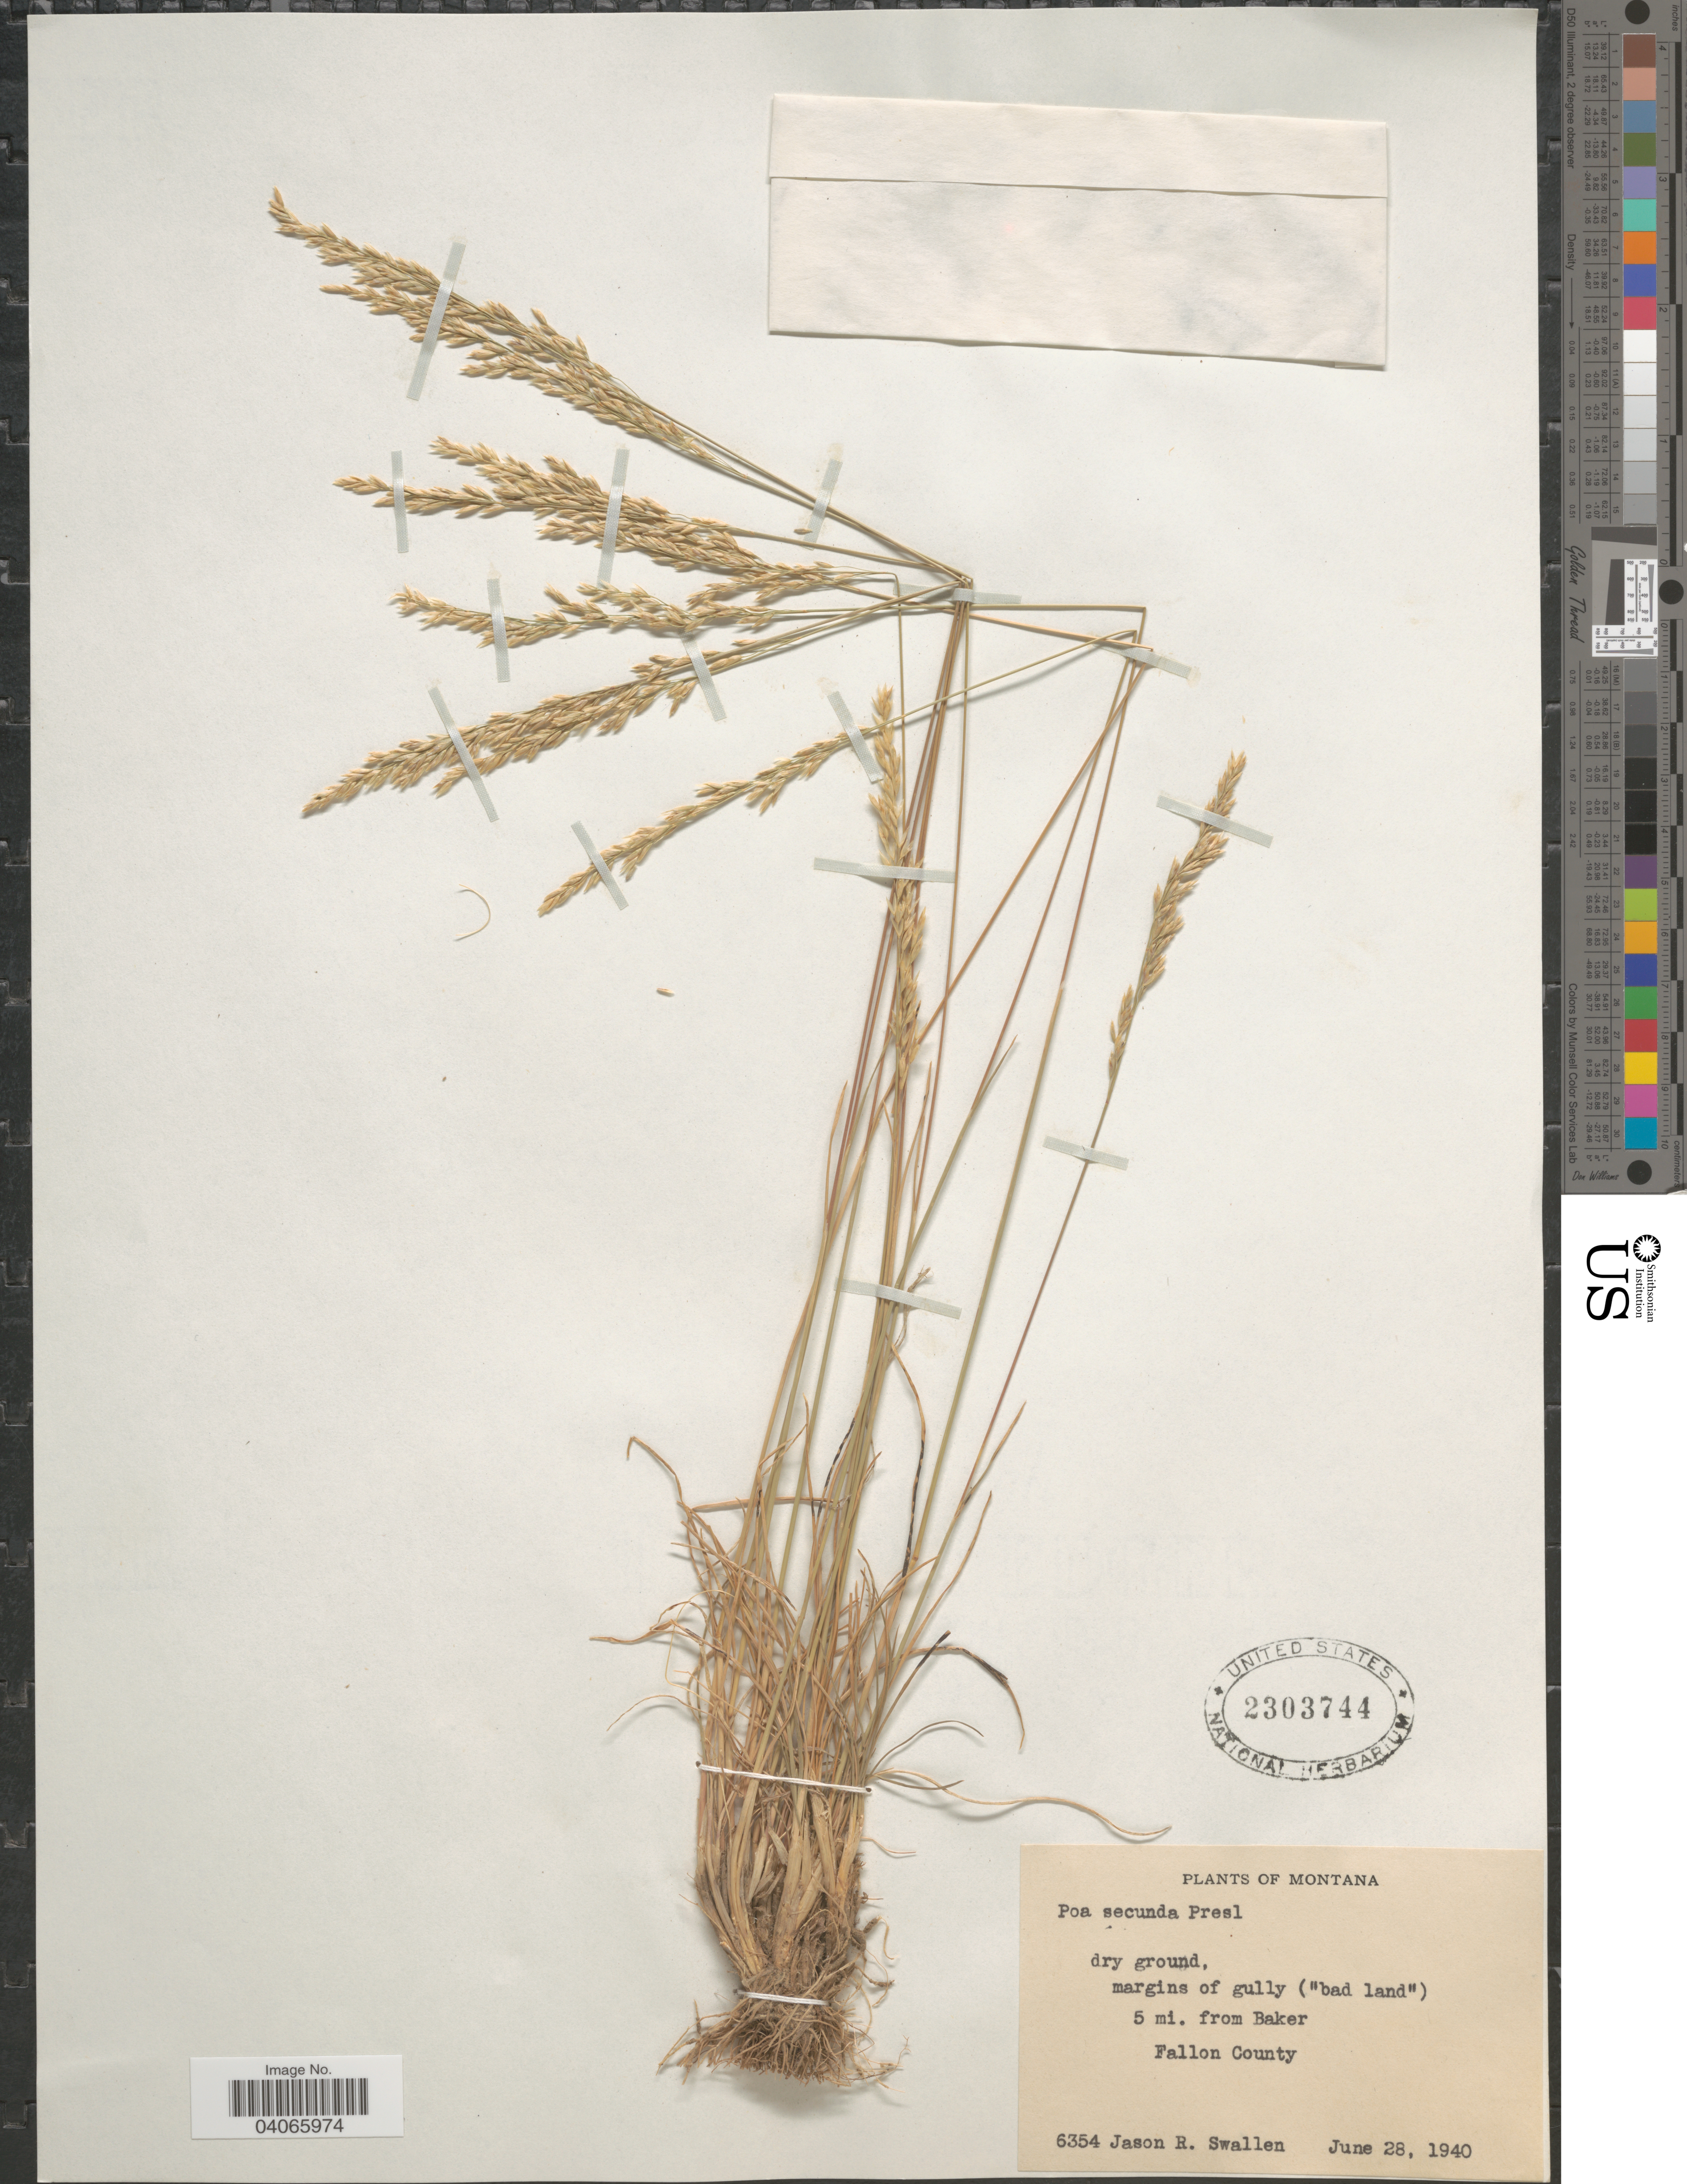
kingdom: Plantae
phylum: Tracheophyta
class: Liliopsida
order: Poales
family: Poaceae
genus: Poa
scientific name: Poa secunda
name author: J. Presl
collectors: J. R. Swallen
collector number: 6354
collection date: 1940-06-28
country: United States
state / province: Montana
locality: Margins of gully ("bad land"). 5 mi. from Baker. Fallon County.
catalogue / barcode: US 2303744